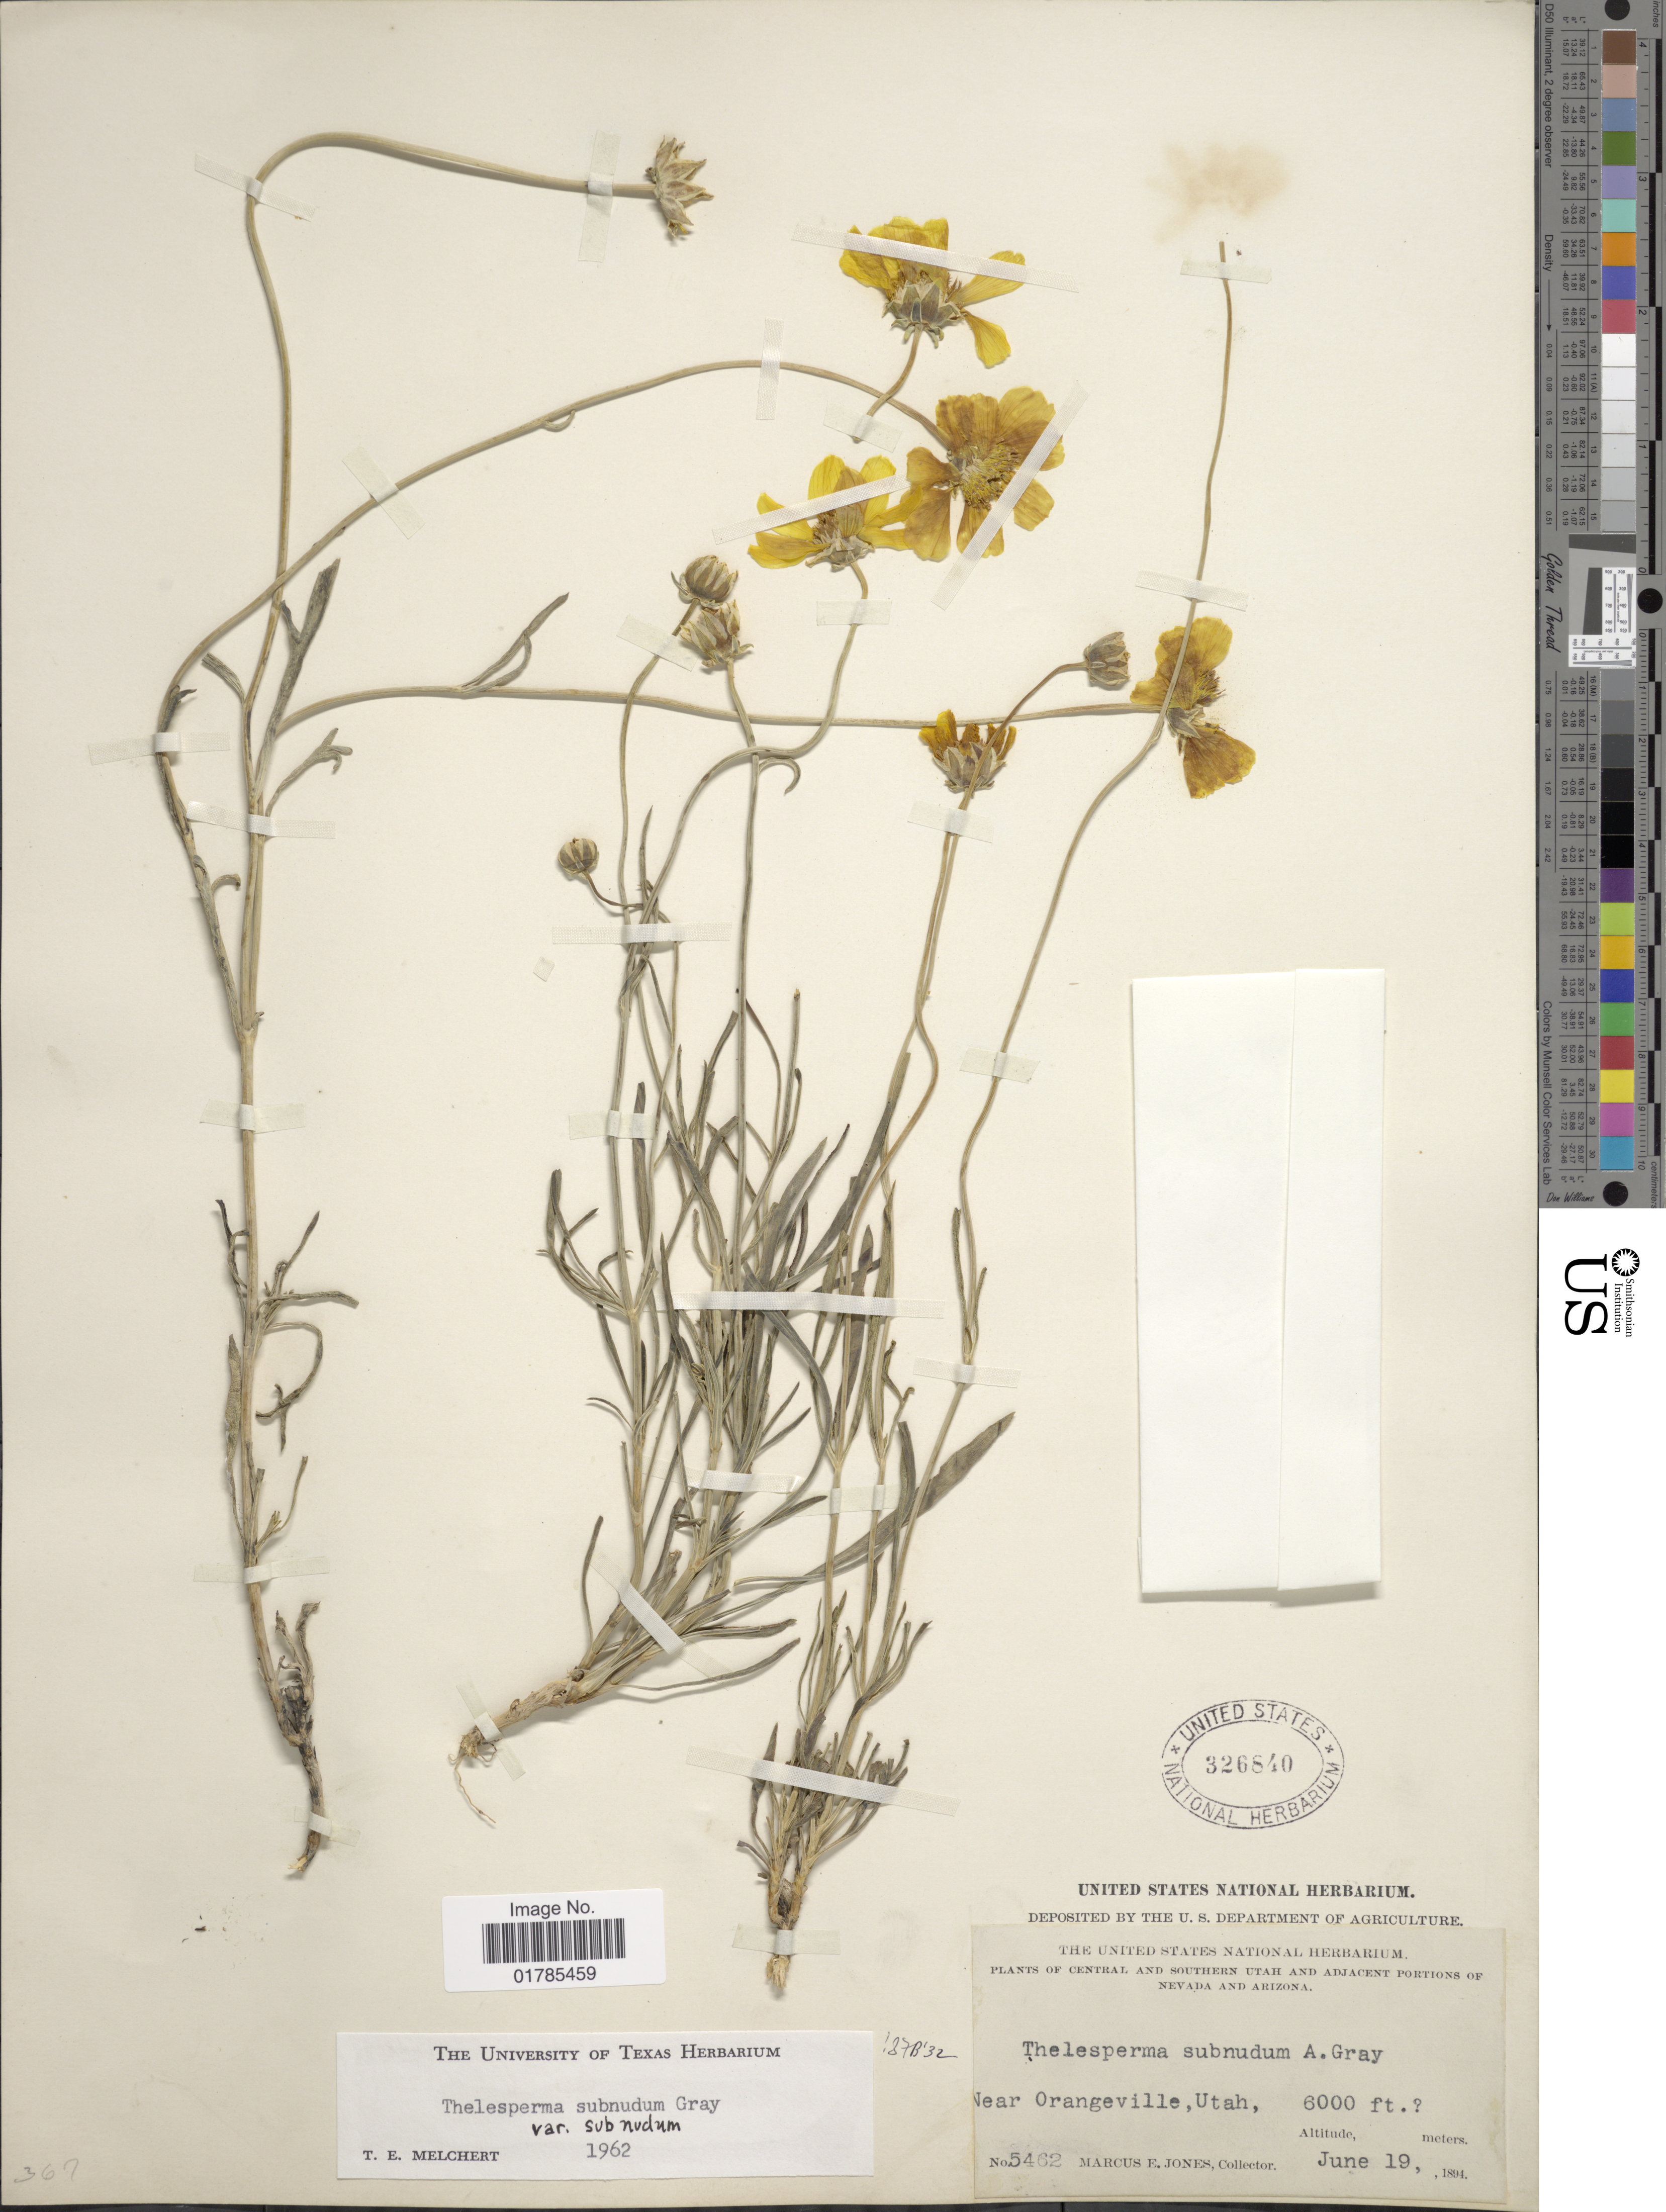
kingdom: Plantae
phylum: Tracheophyta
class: Magnoliopsida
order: Asterales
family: Asteraceae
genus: Thelesperma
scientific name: Thelesperma subnudum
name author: A. Gray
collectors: M. E. Jones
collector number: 5462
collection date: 1894-06-19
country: United States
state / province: Utah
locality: Near Orangeville, Central and southern Utah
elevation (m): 1829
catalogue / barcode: US 326840